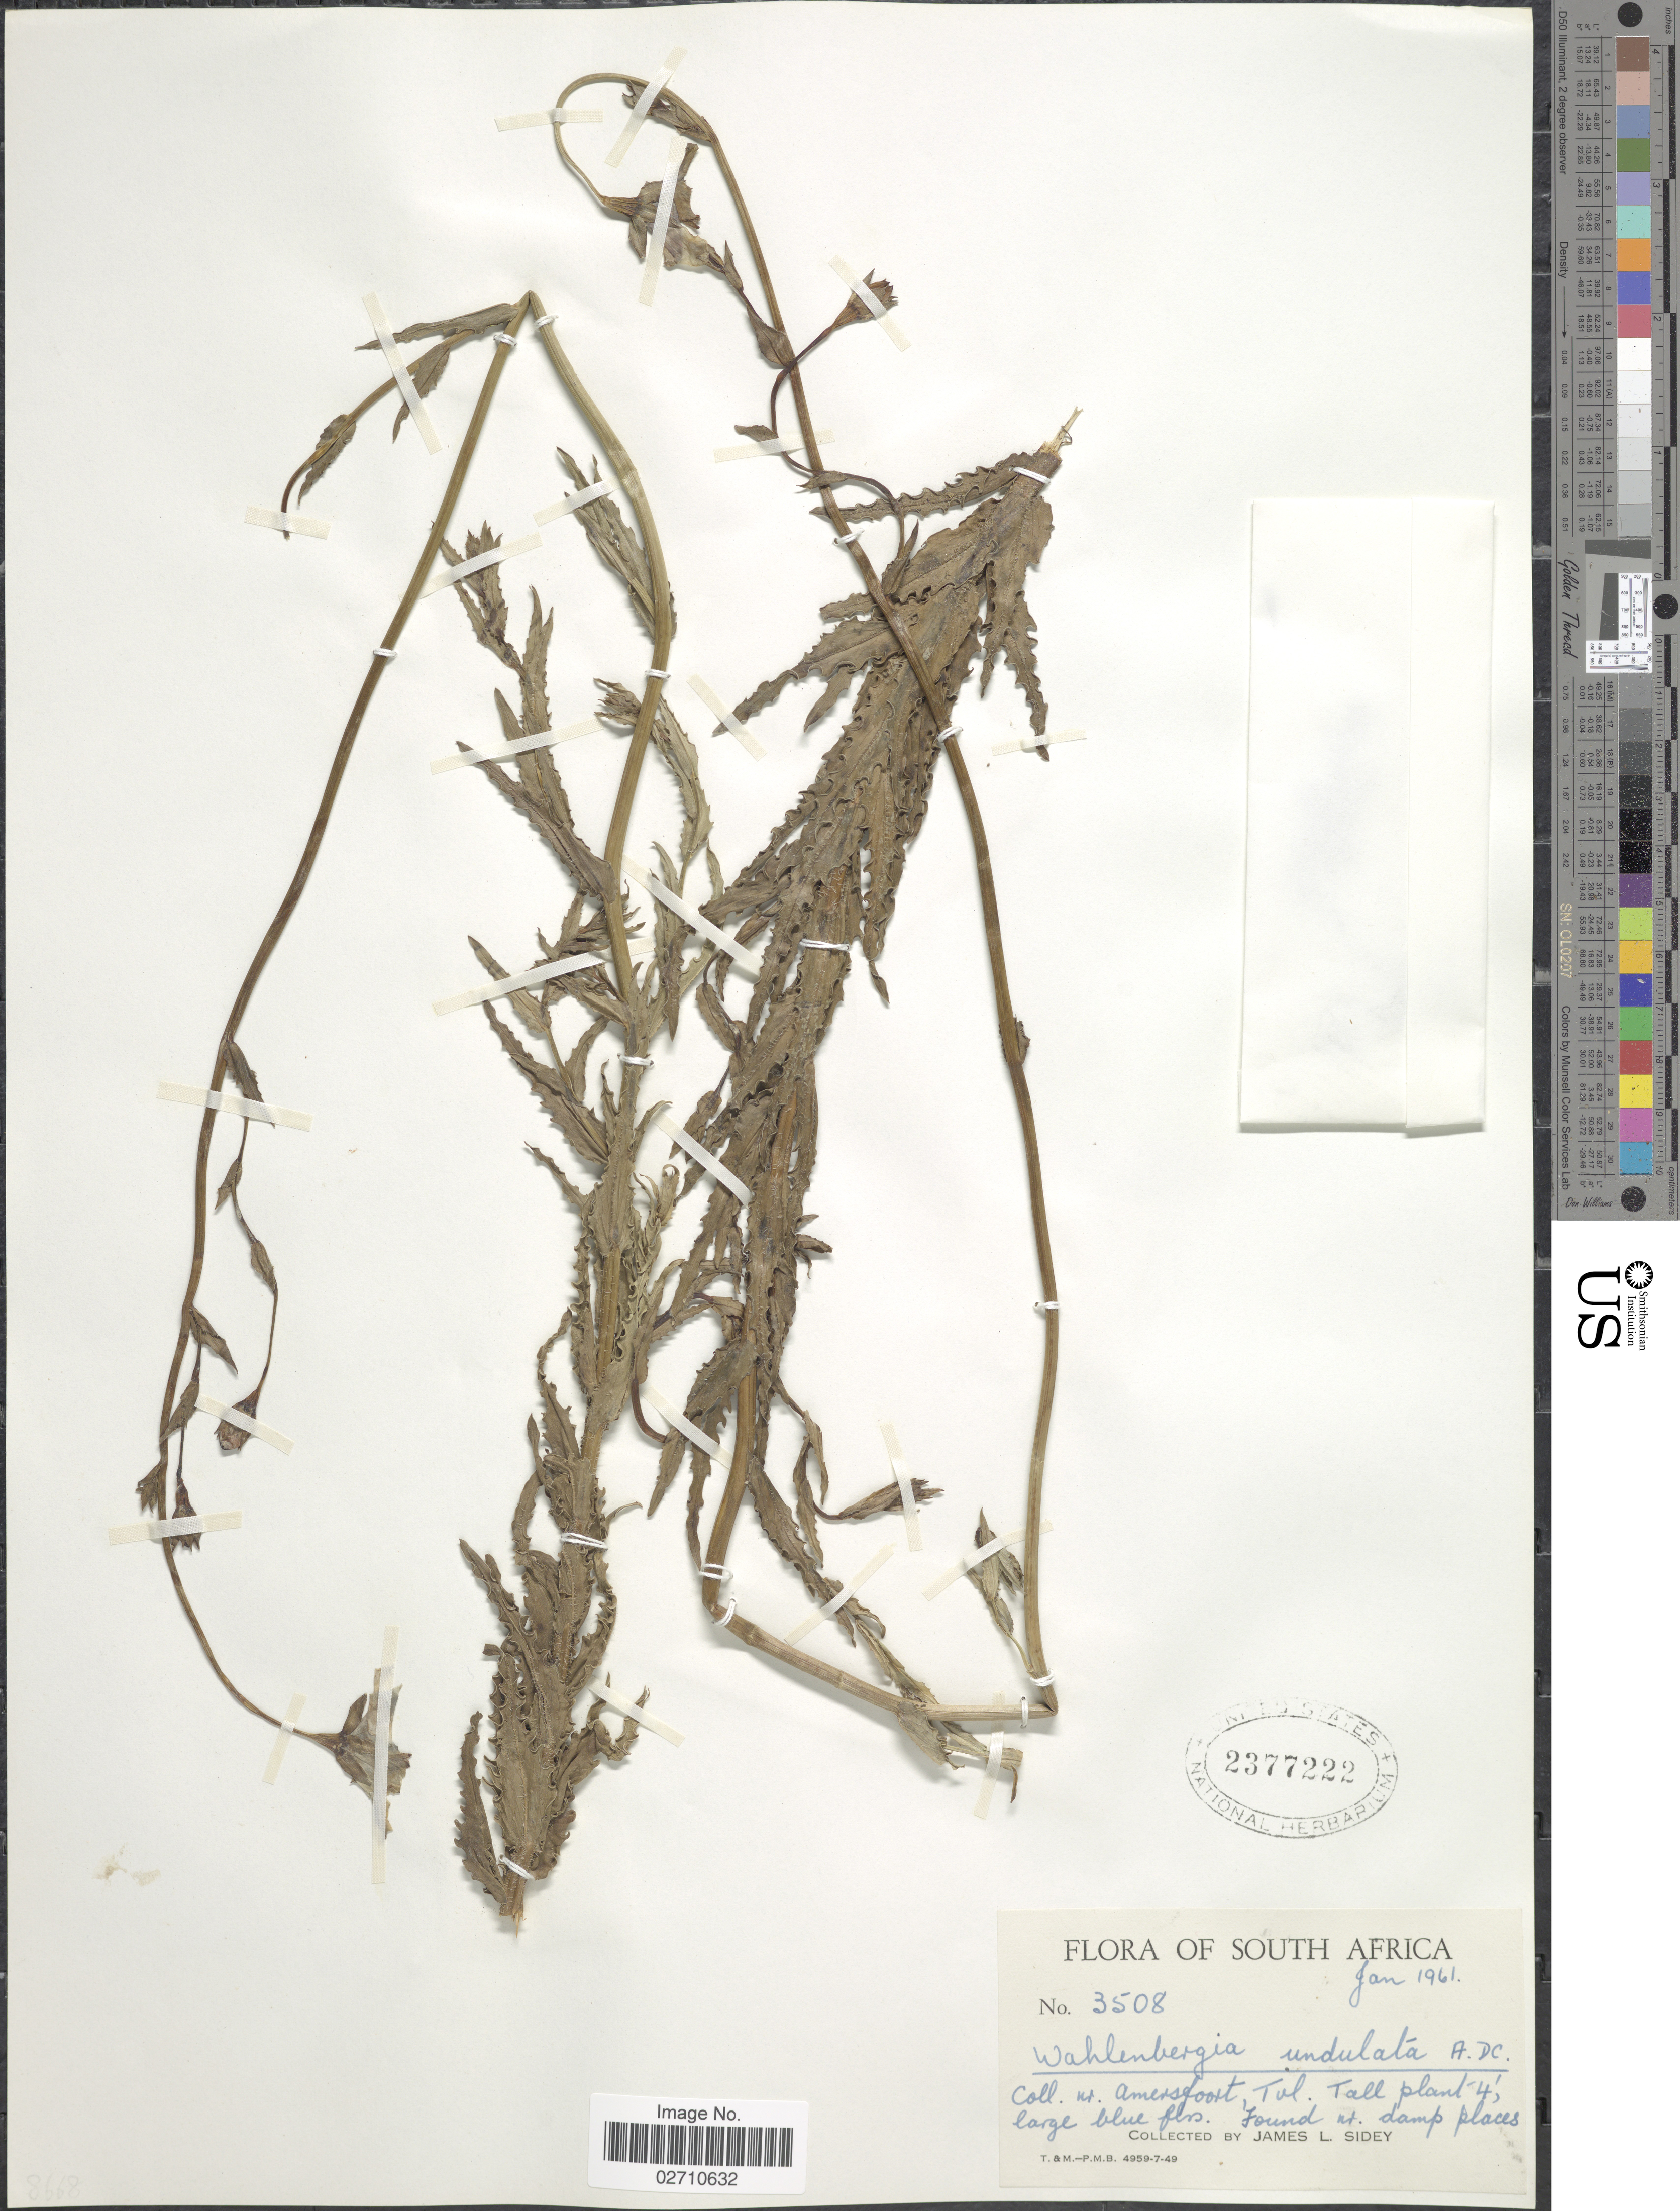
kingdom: Plantae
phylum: Tracheophyta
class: Magnoliopsida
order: Asterales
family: Campanulaceae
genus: Wahlenbergia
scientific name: Wahlenbergia undulata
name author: (L. f.) A. DC.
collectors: J. L. Sidey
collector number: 3508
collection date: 1961-01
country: South Africa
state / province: Mpumalanga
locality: W. Amersfoort, Tvl.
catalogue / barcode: US 2377222